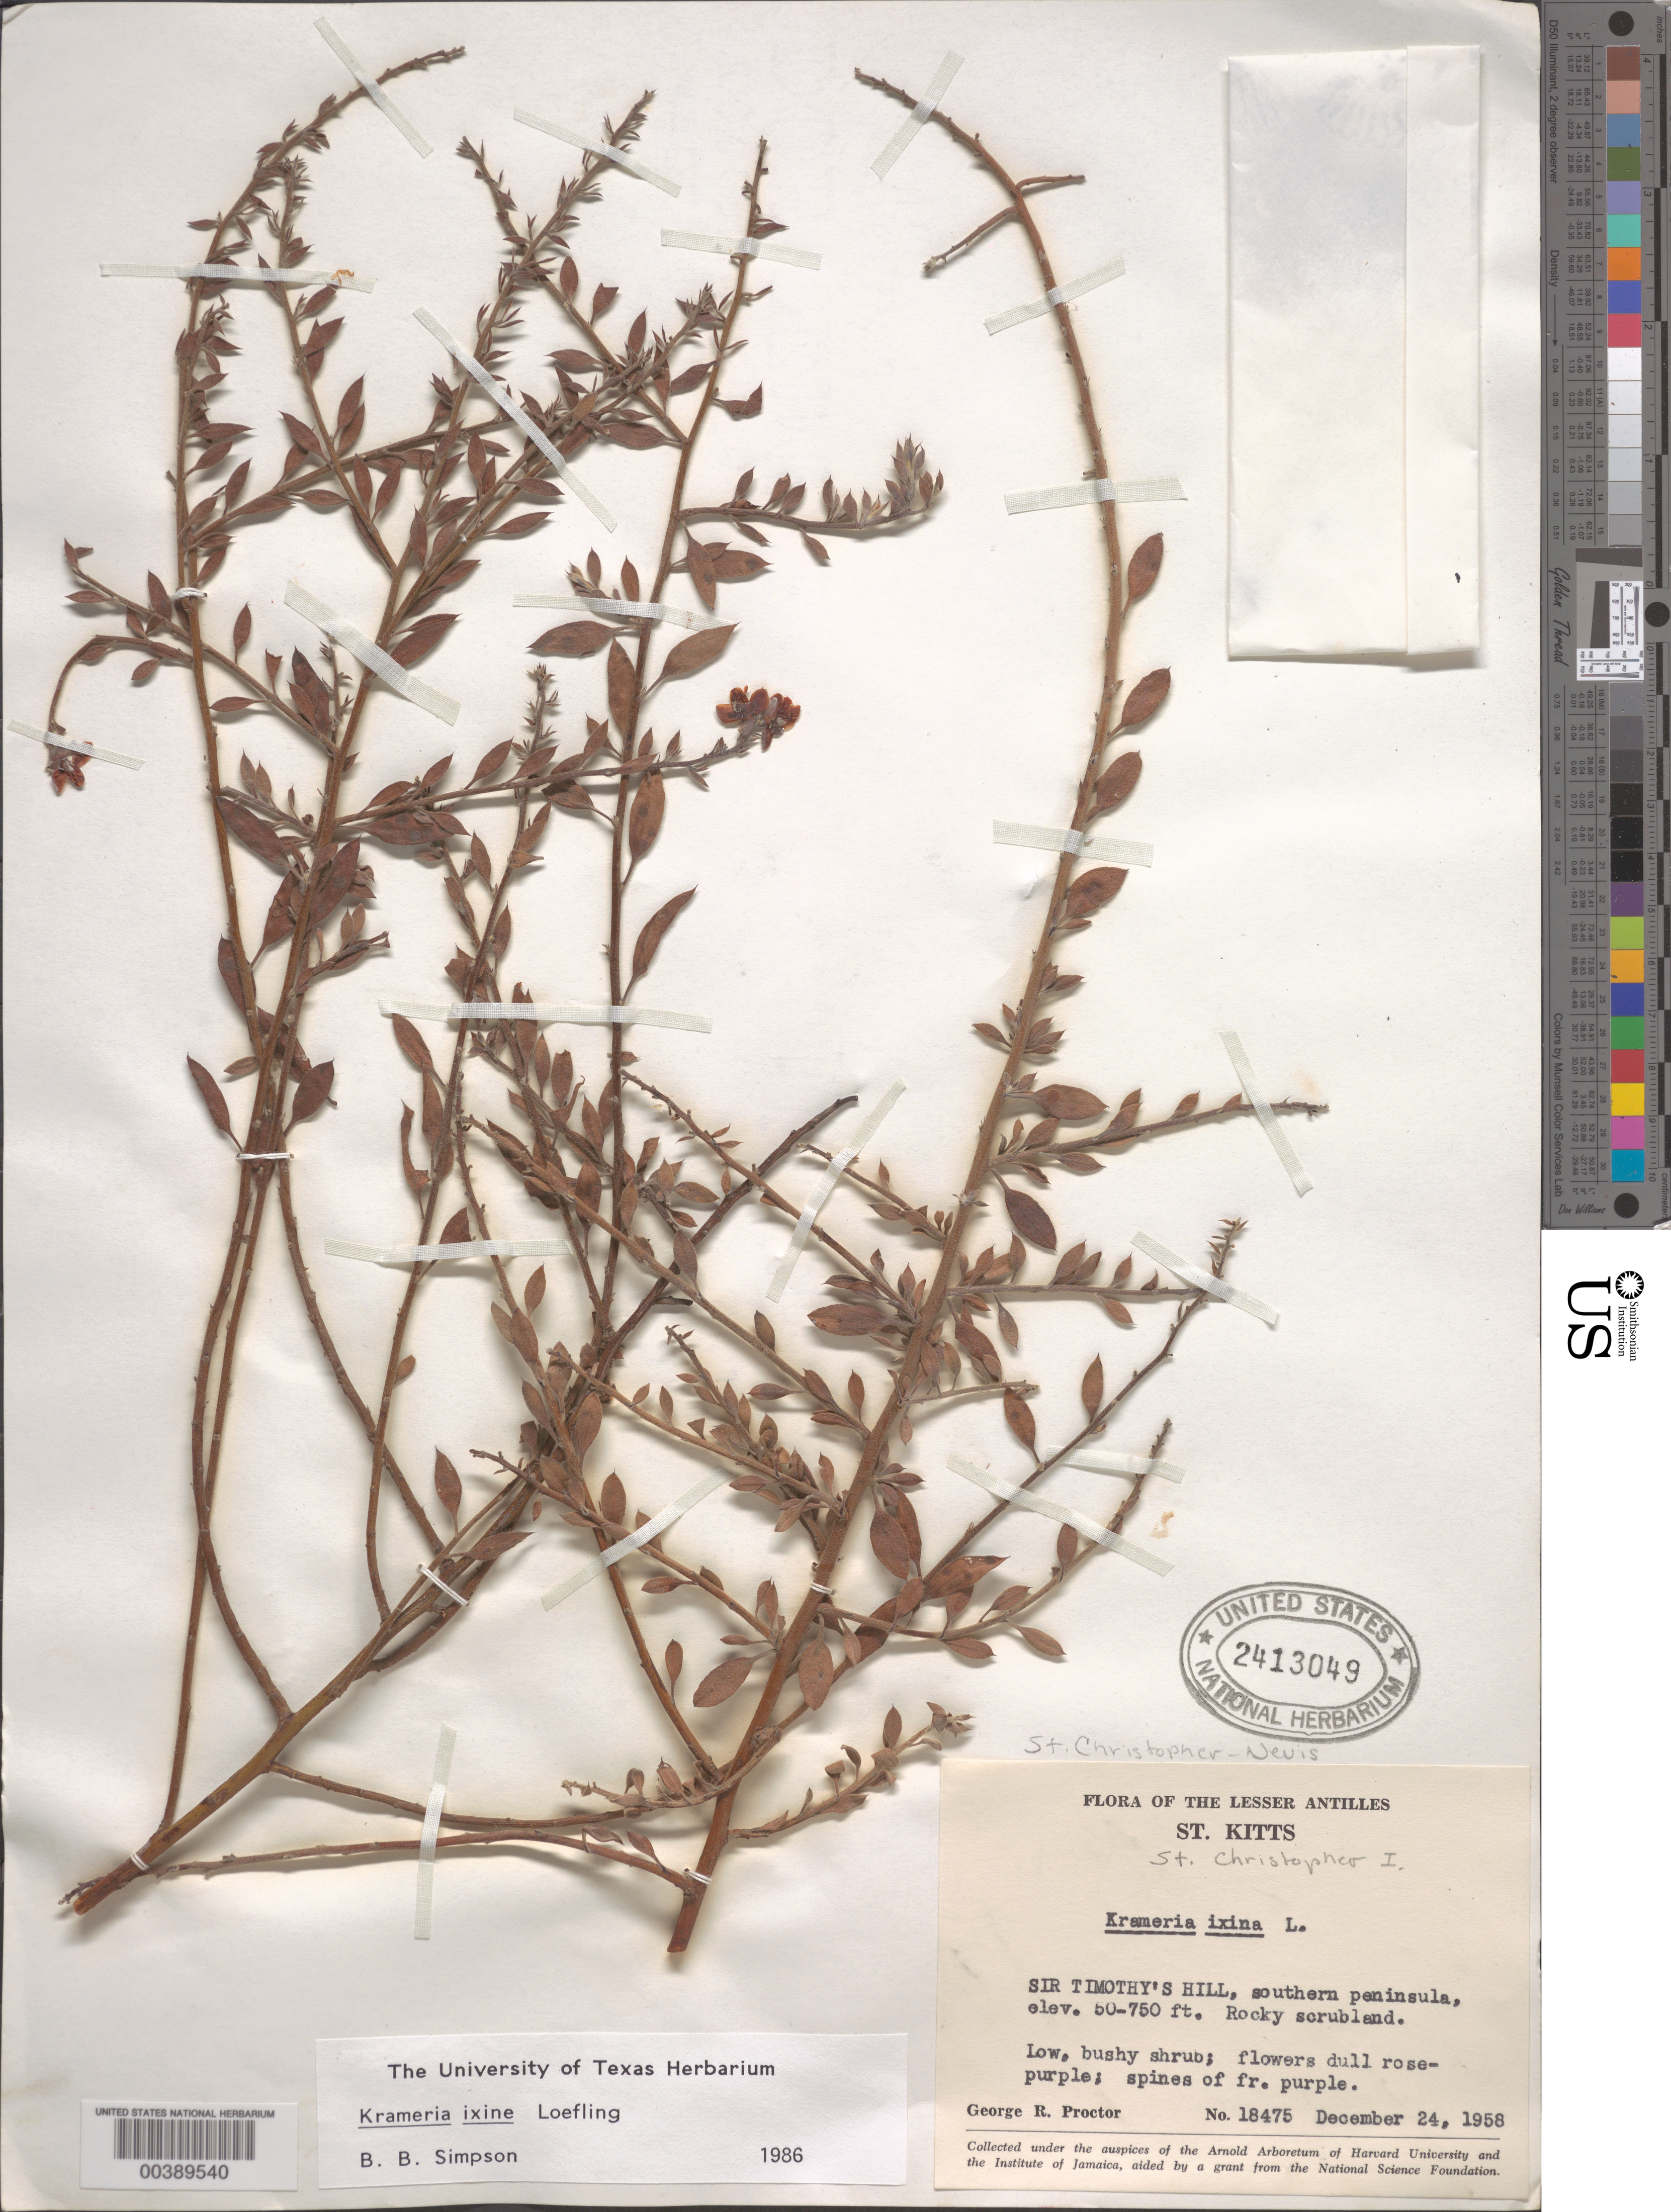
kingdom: Plantae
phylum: Tracheophyta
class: Magnoliopsida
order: Zygophyllales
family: Krameriaceae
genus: Krameria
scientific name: Krameria ixine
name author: L.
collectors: G. R. Proctor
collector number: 18475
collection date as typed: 24 Dec 1958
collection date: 1958-12-24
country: St. Christopher-Nevis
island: St. Christopher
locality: Sir timothy's hill, southern peninsula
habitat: Rocky scrubland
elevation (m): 15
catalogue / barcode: US 2413049